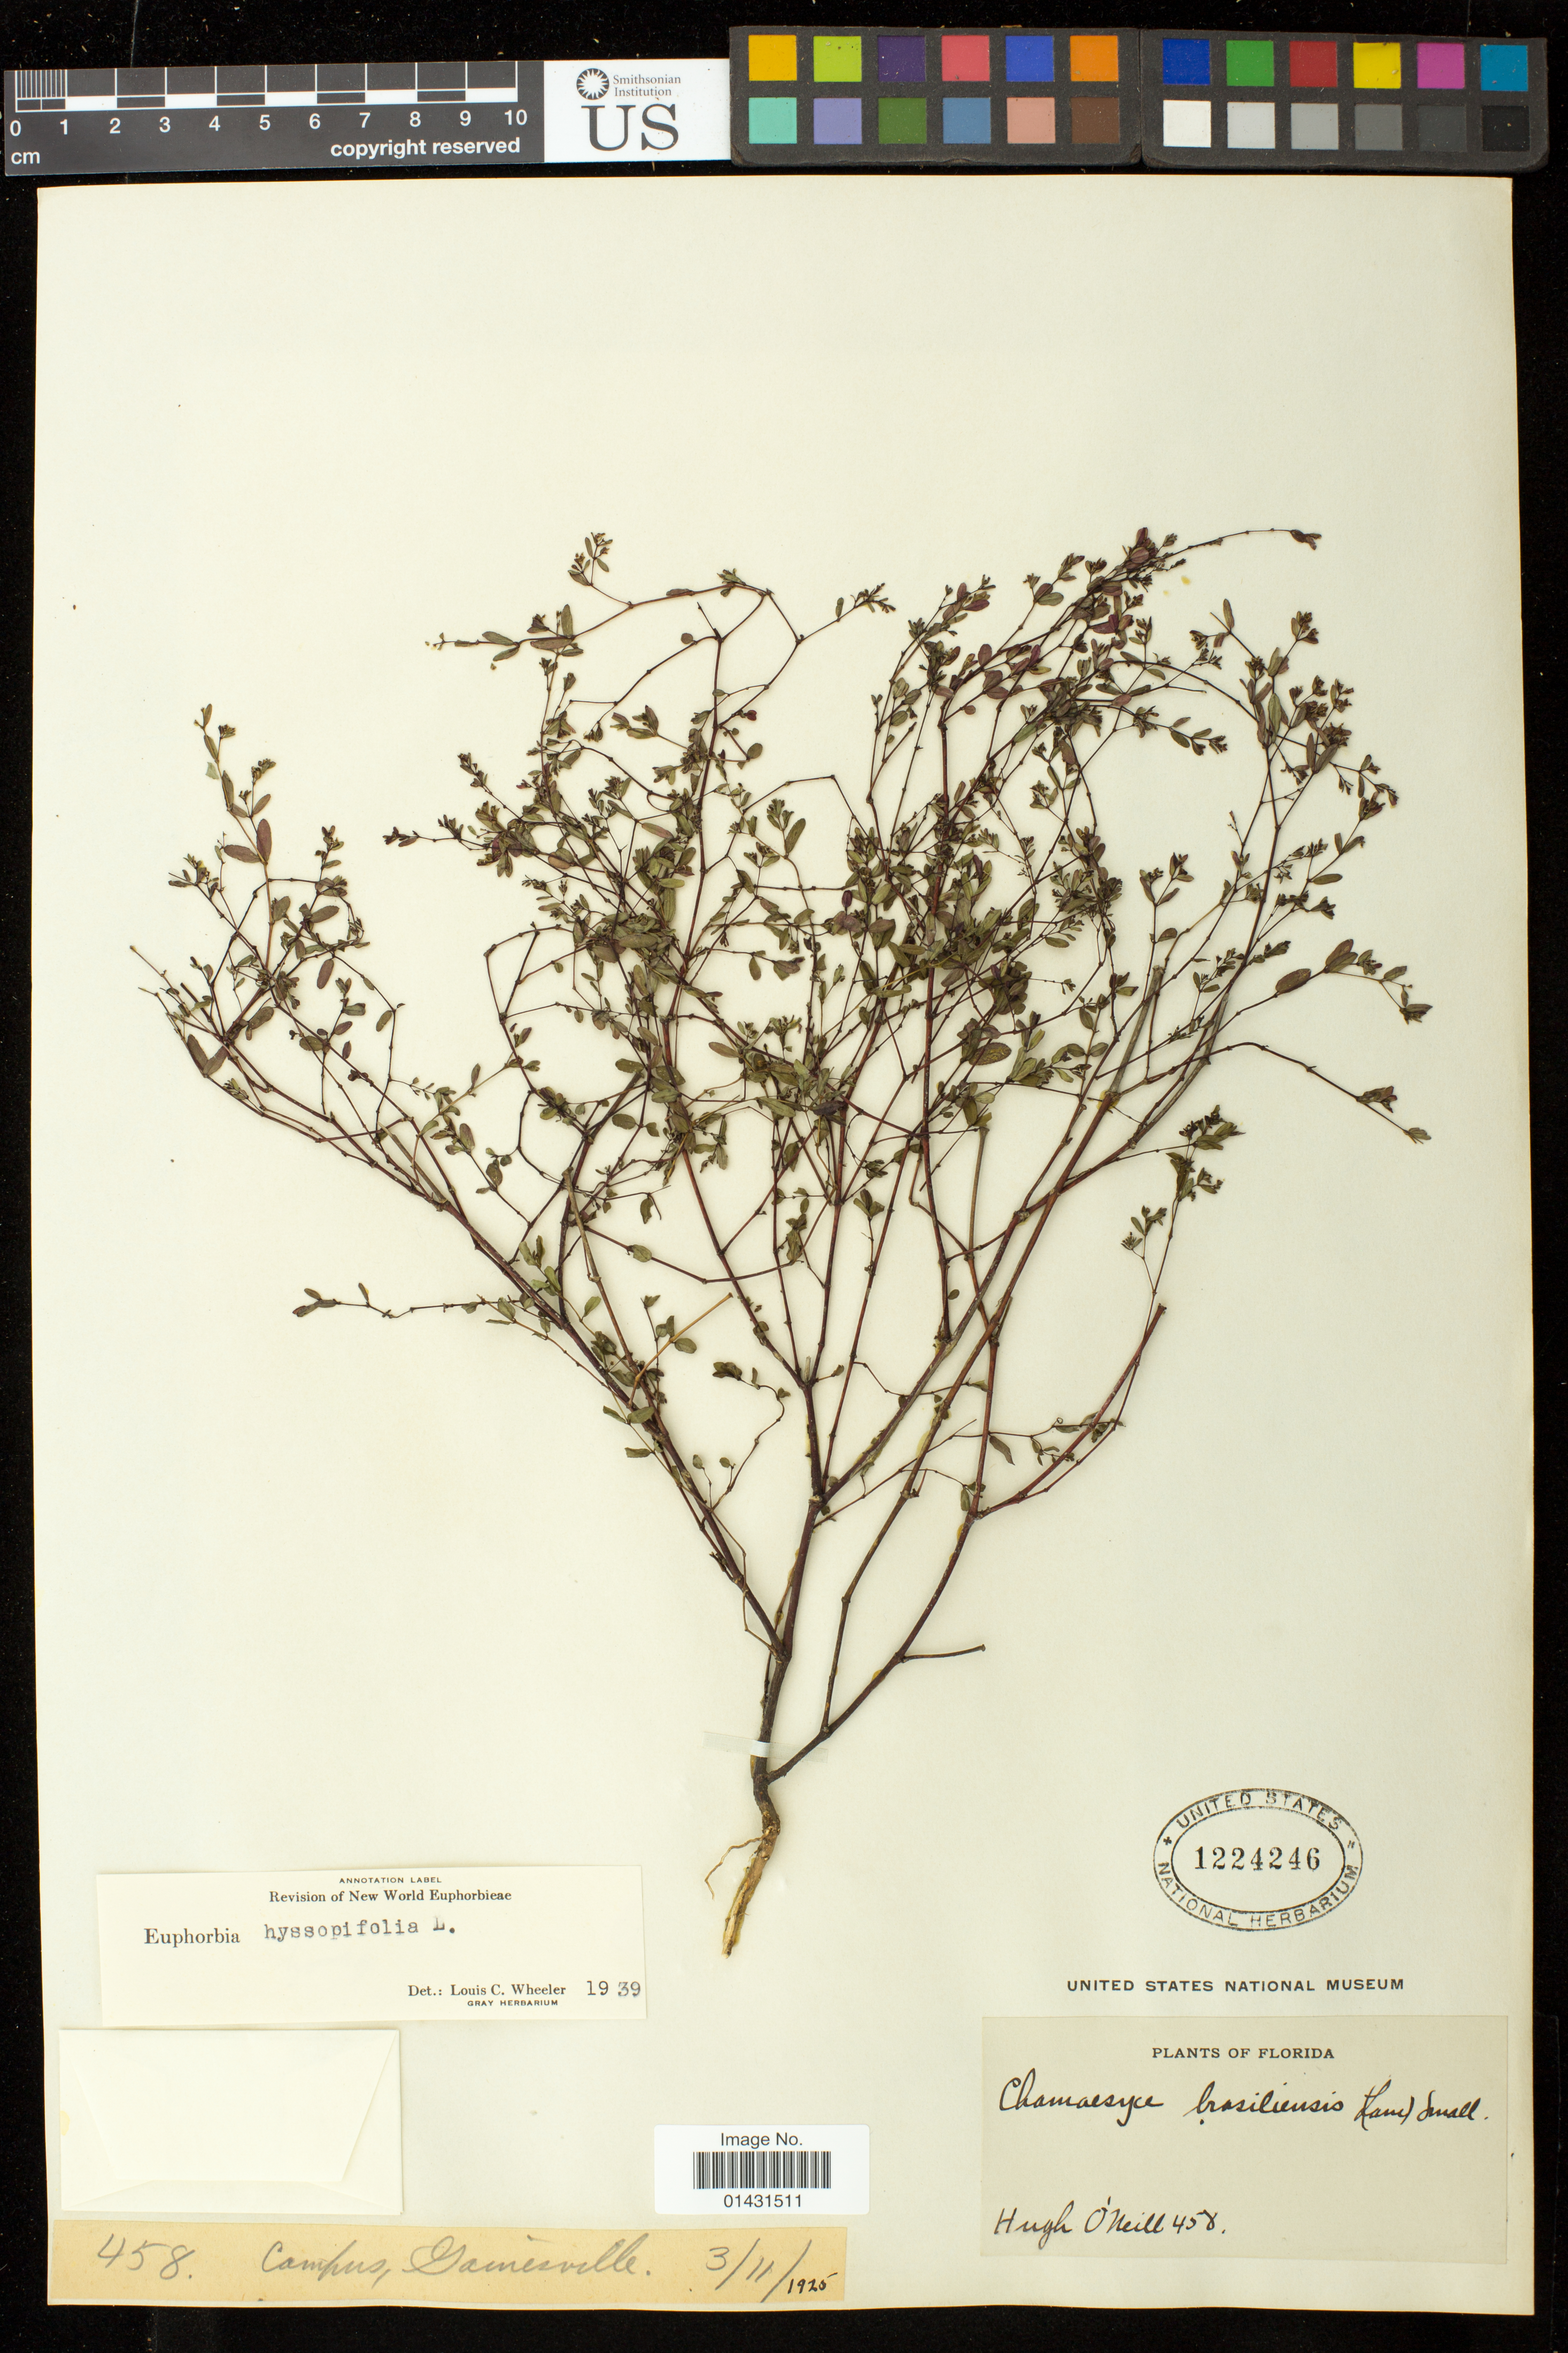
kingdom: Plantae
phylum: Tracheophyta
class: Magnoliopsida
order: Malpighiales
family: Euphorbiaceae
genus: Euphorbia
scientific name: Euphorbia hyssopifolia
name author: L.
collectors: H. O'Neill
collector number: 458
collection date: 1925-03-11 or 1925-11-03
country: United States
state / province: Florida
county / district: Alachua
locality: Campus, Gainesville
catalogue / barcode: US 1224246